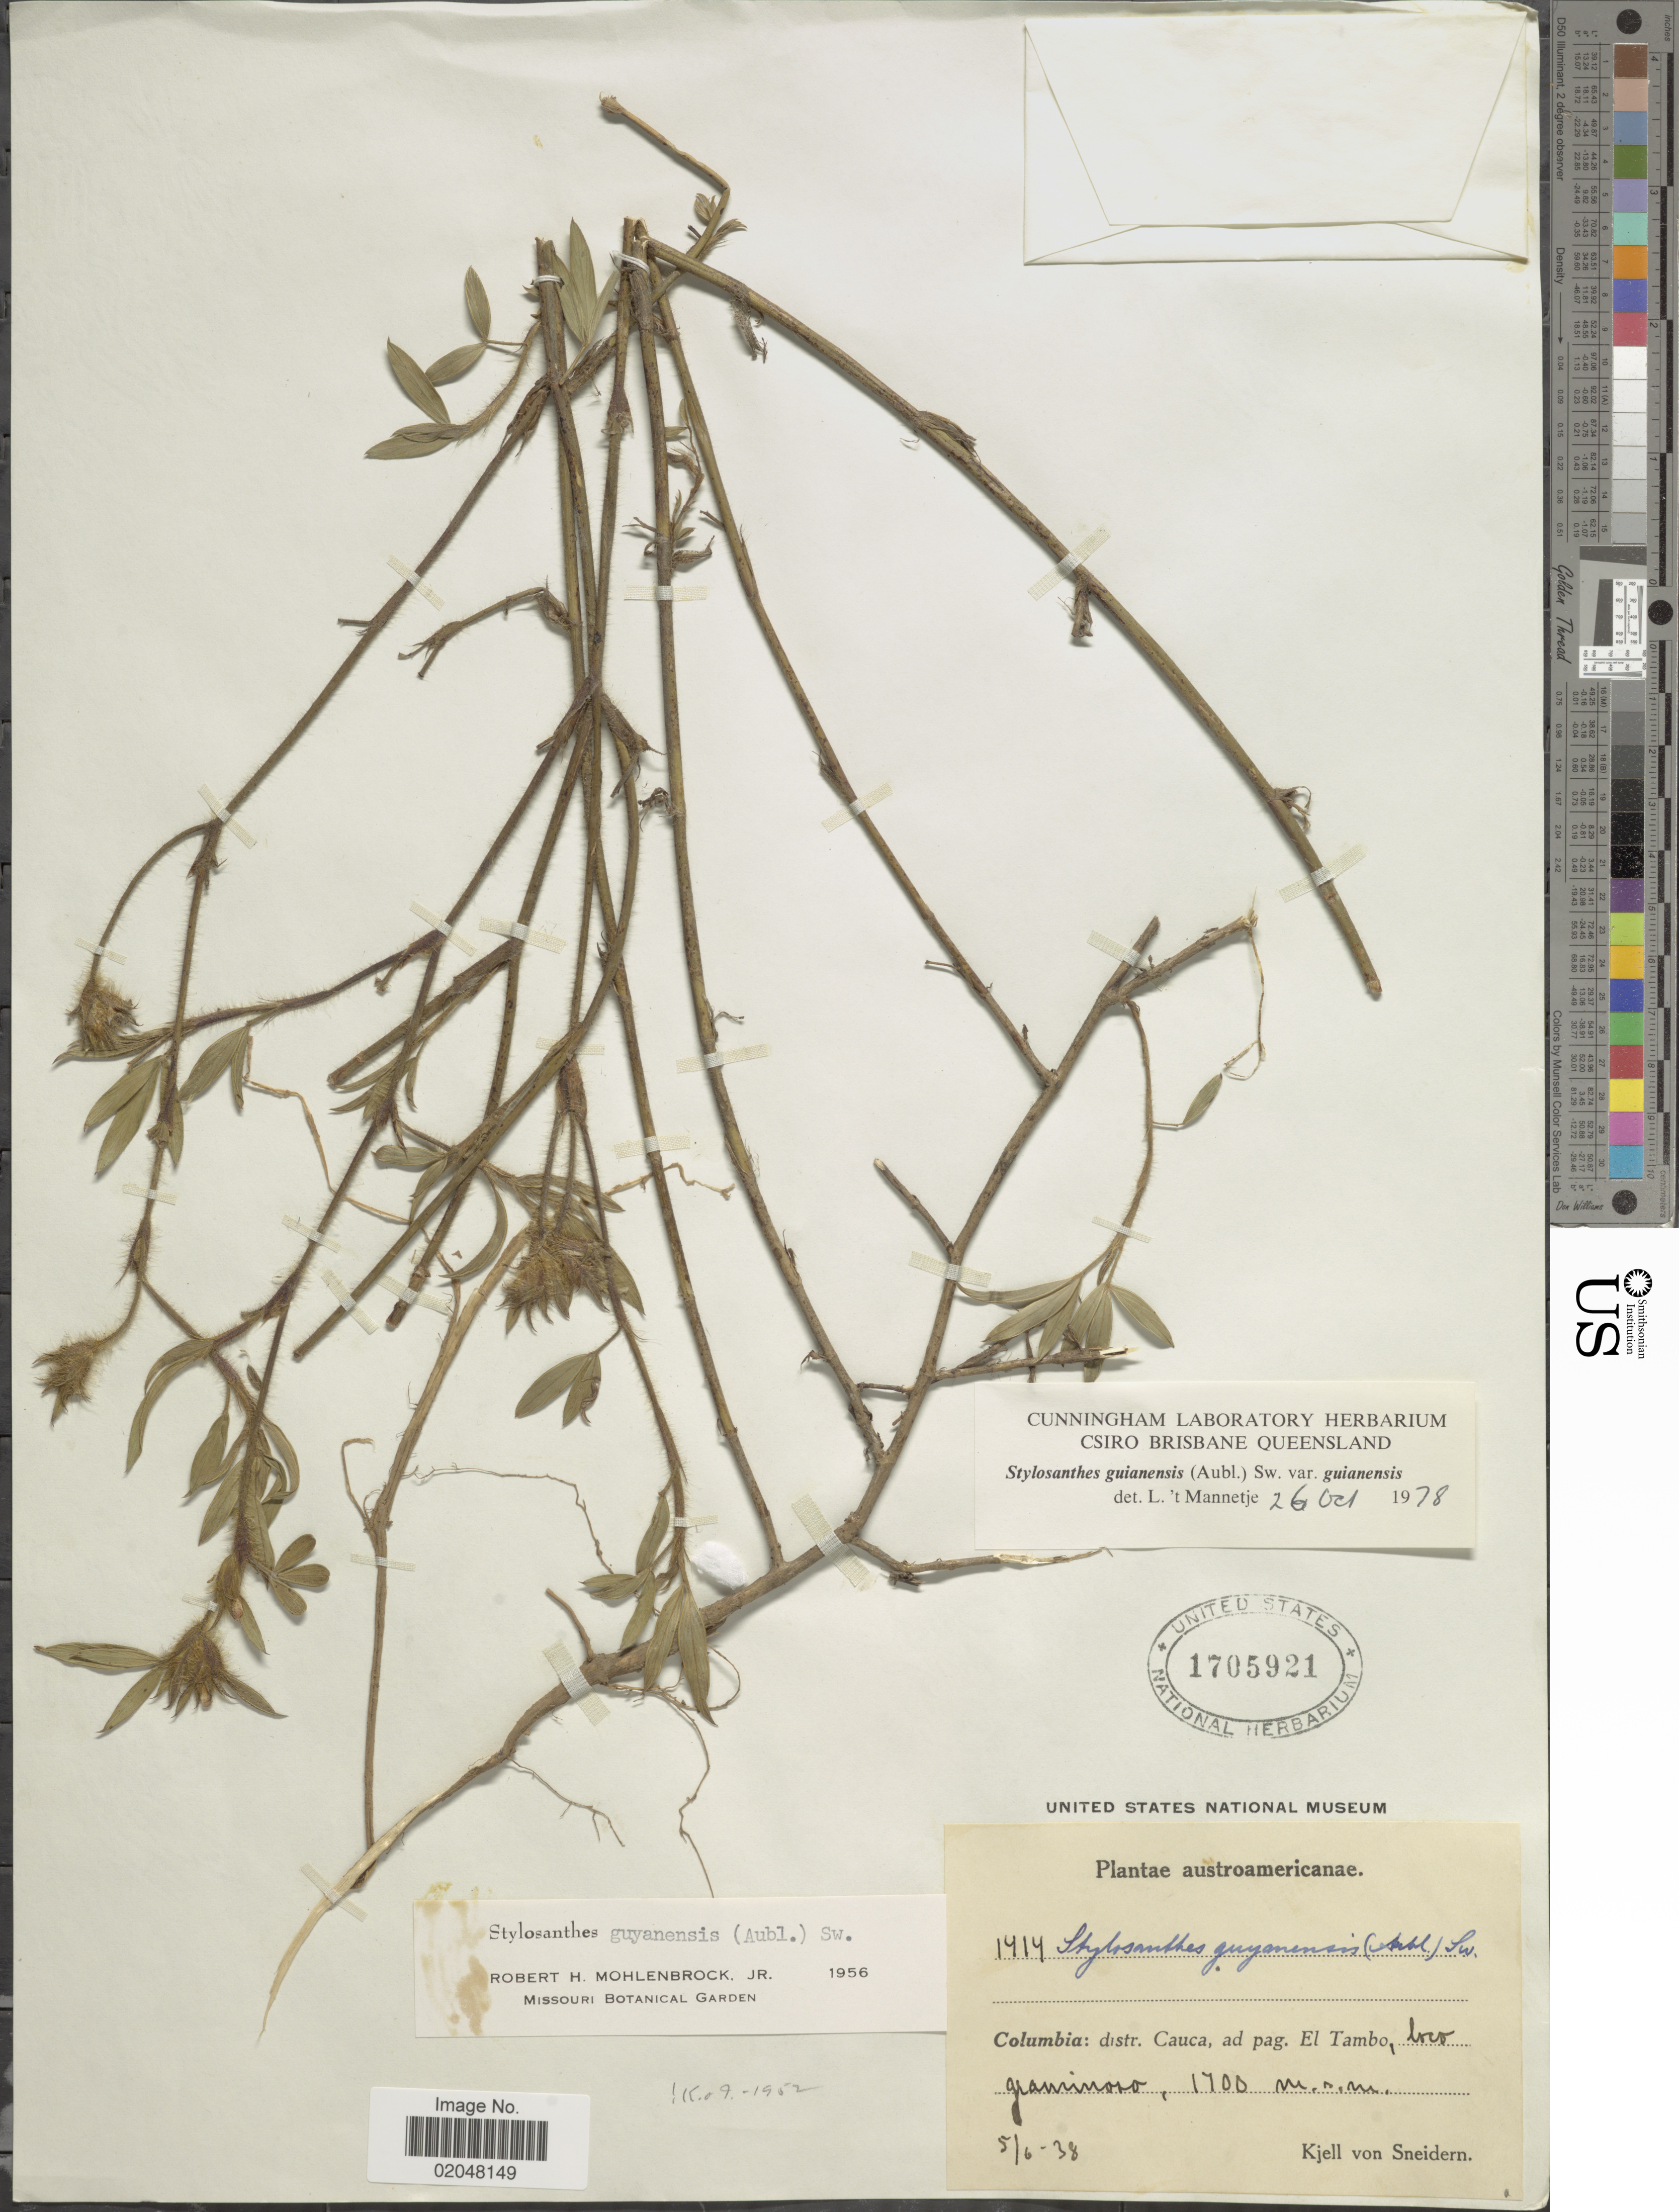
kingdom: Plantae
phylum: Tracheophyta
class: Magnoliopsida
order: Fabales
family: Fabaceae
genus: Stylosanthes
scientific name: Stylosanthes guianensis var. guianensis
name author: (Aubl.) Sw.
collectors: K. von Sneidern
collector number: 1414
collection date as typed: Transcribed d/m/y: 5/6/38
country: Colombia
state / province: Cauca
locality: Distr. Cauca, ad pag. El ambo, loco graminoso.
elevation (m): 1700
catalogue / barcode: US 1705921